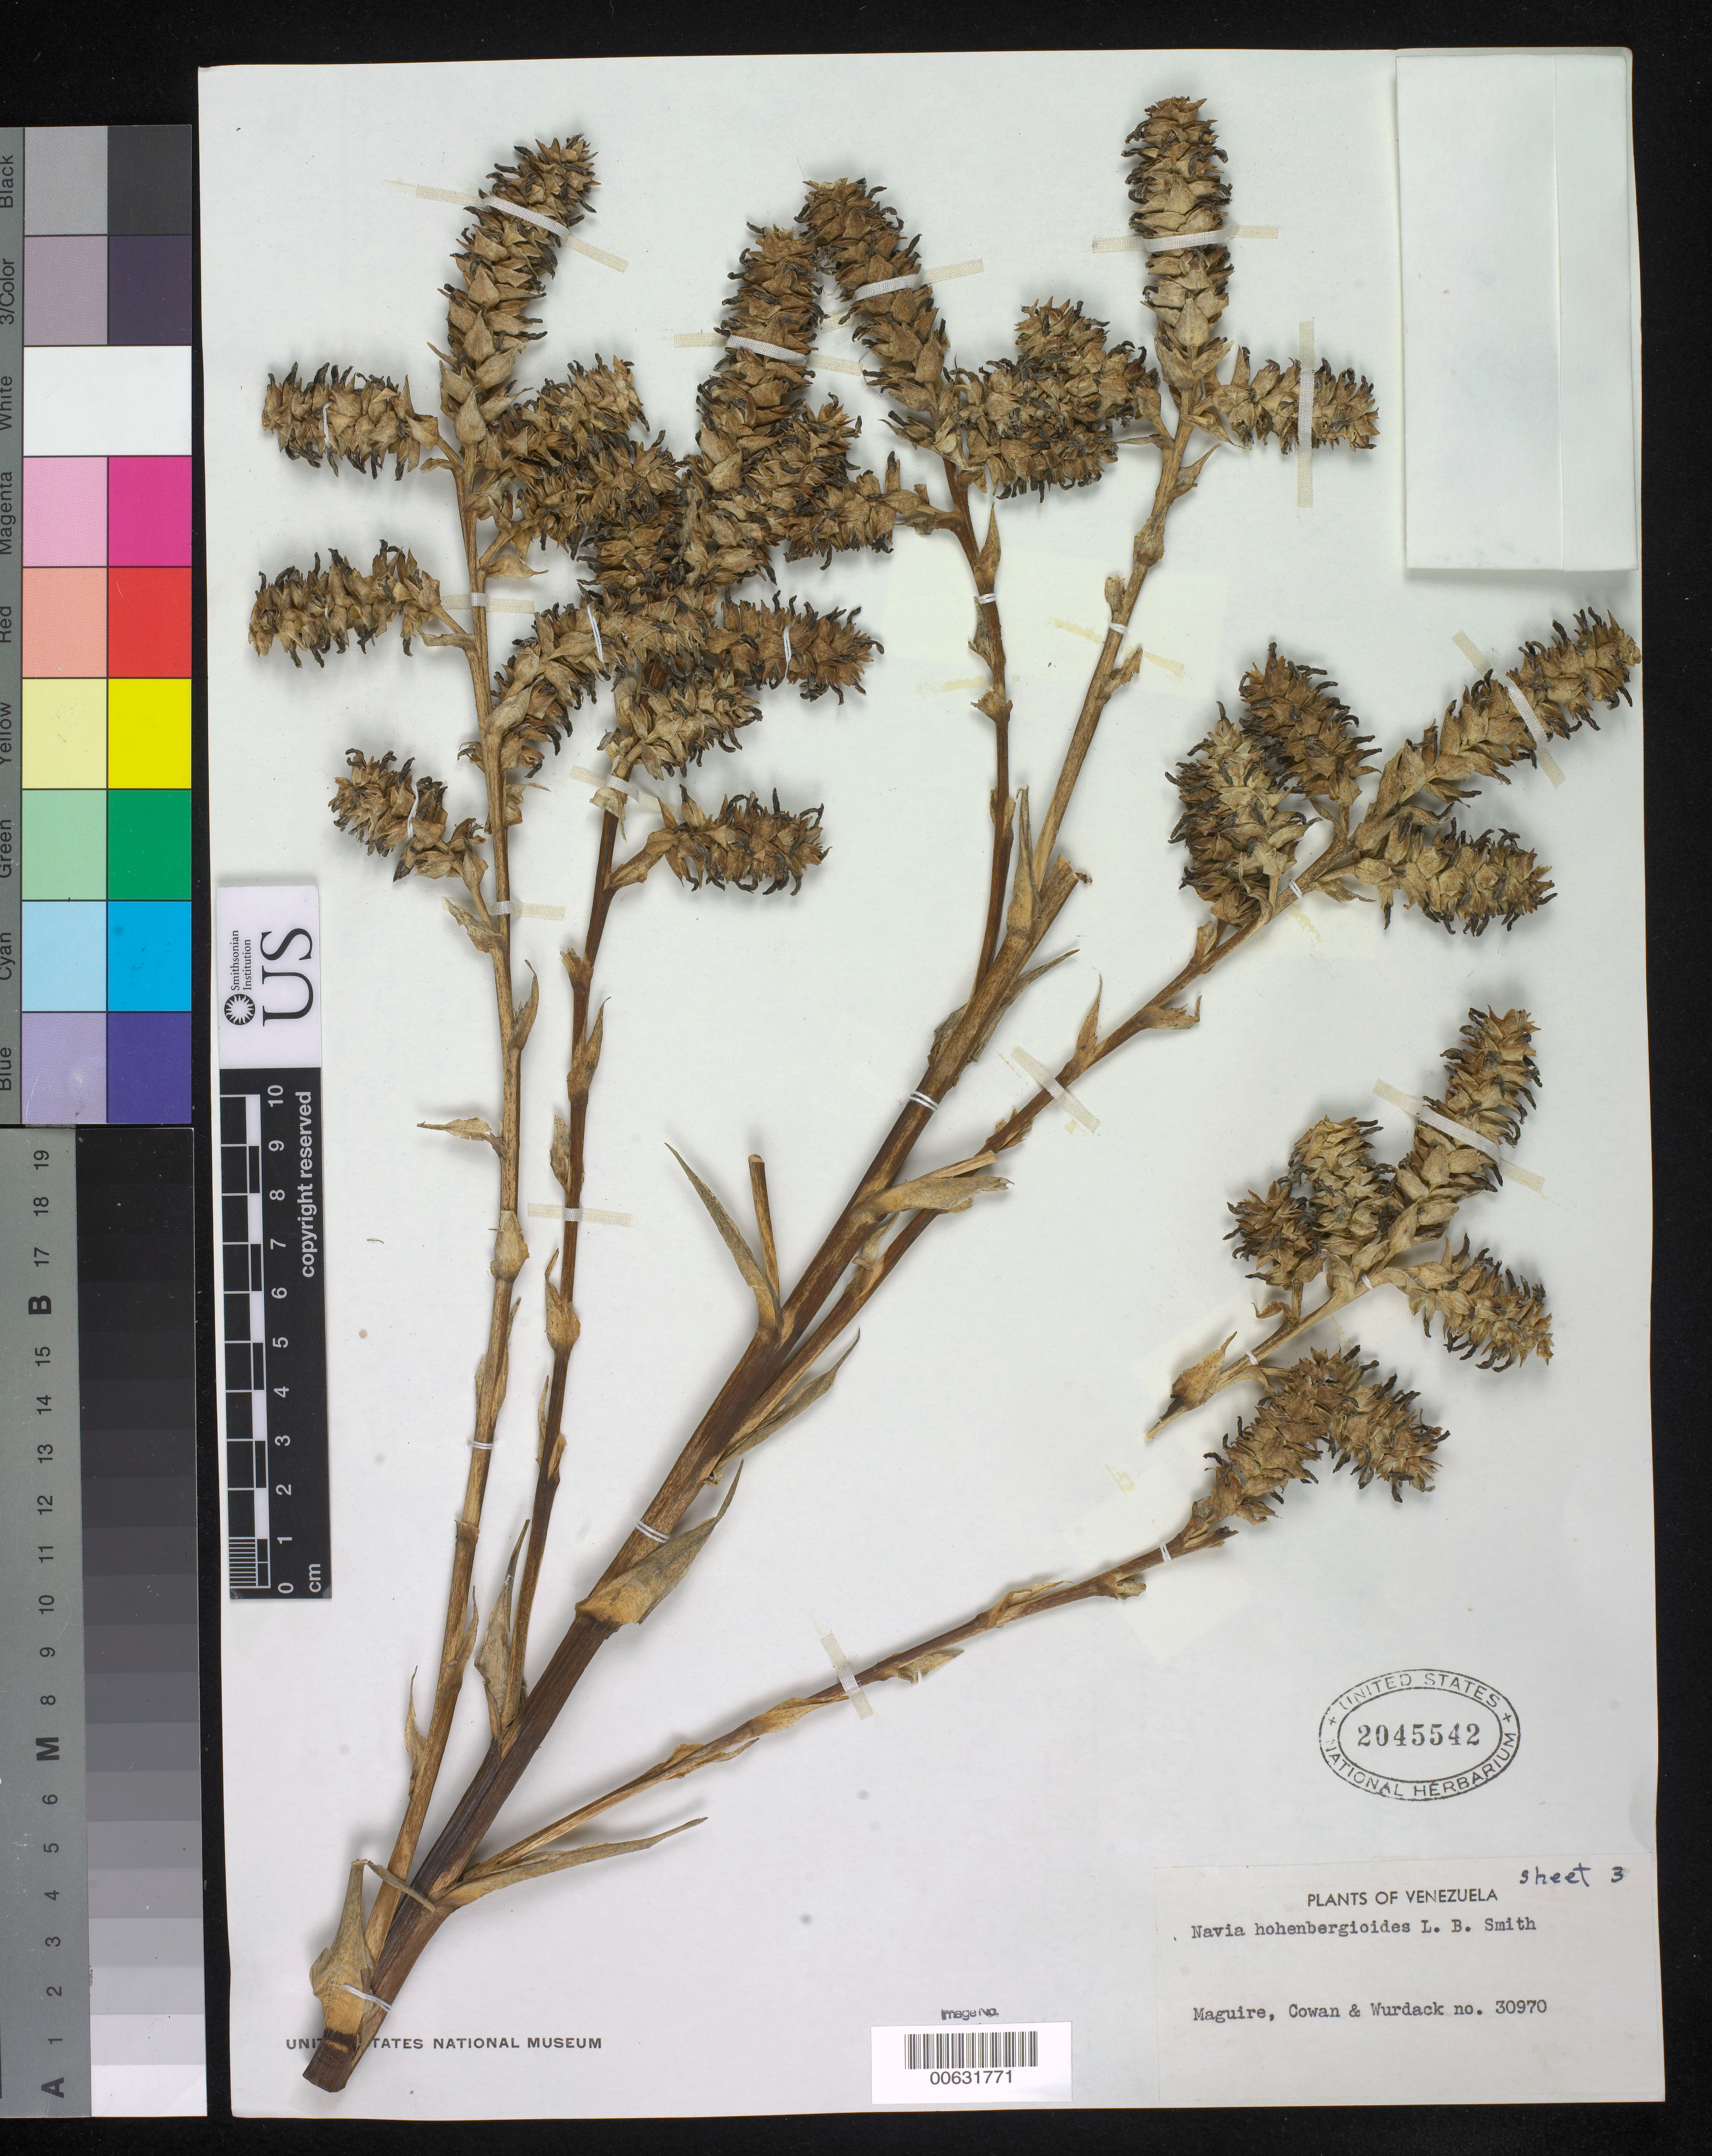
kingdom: Plantae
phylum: Tracheophyta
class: Liliopsida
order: Poales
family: Bromeliaceae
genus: Navia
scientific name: Navia hohenbergioides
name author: L.B. Sm.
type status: Holotype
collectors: B. Maguire, R. S. Cowan & J. J. Wurdack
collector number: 30970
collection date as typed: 16 Jan 1951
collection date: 1951-01-16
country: Venezuela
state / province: Amazonas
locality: Cerro Moriche, Rio Ventuari.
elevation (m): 200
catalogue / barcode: US 2045542